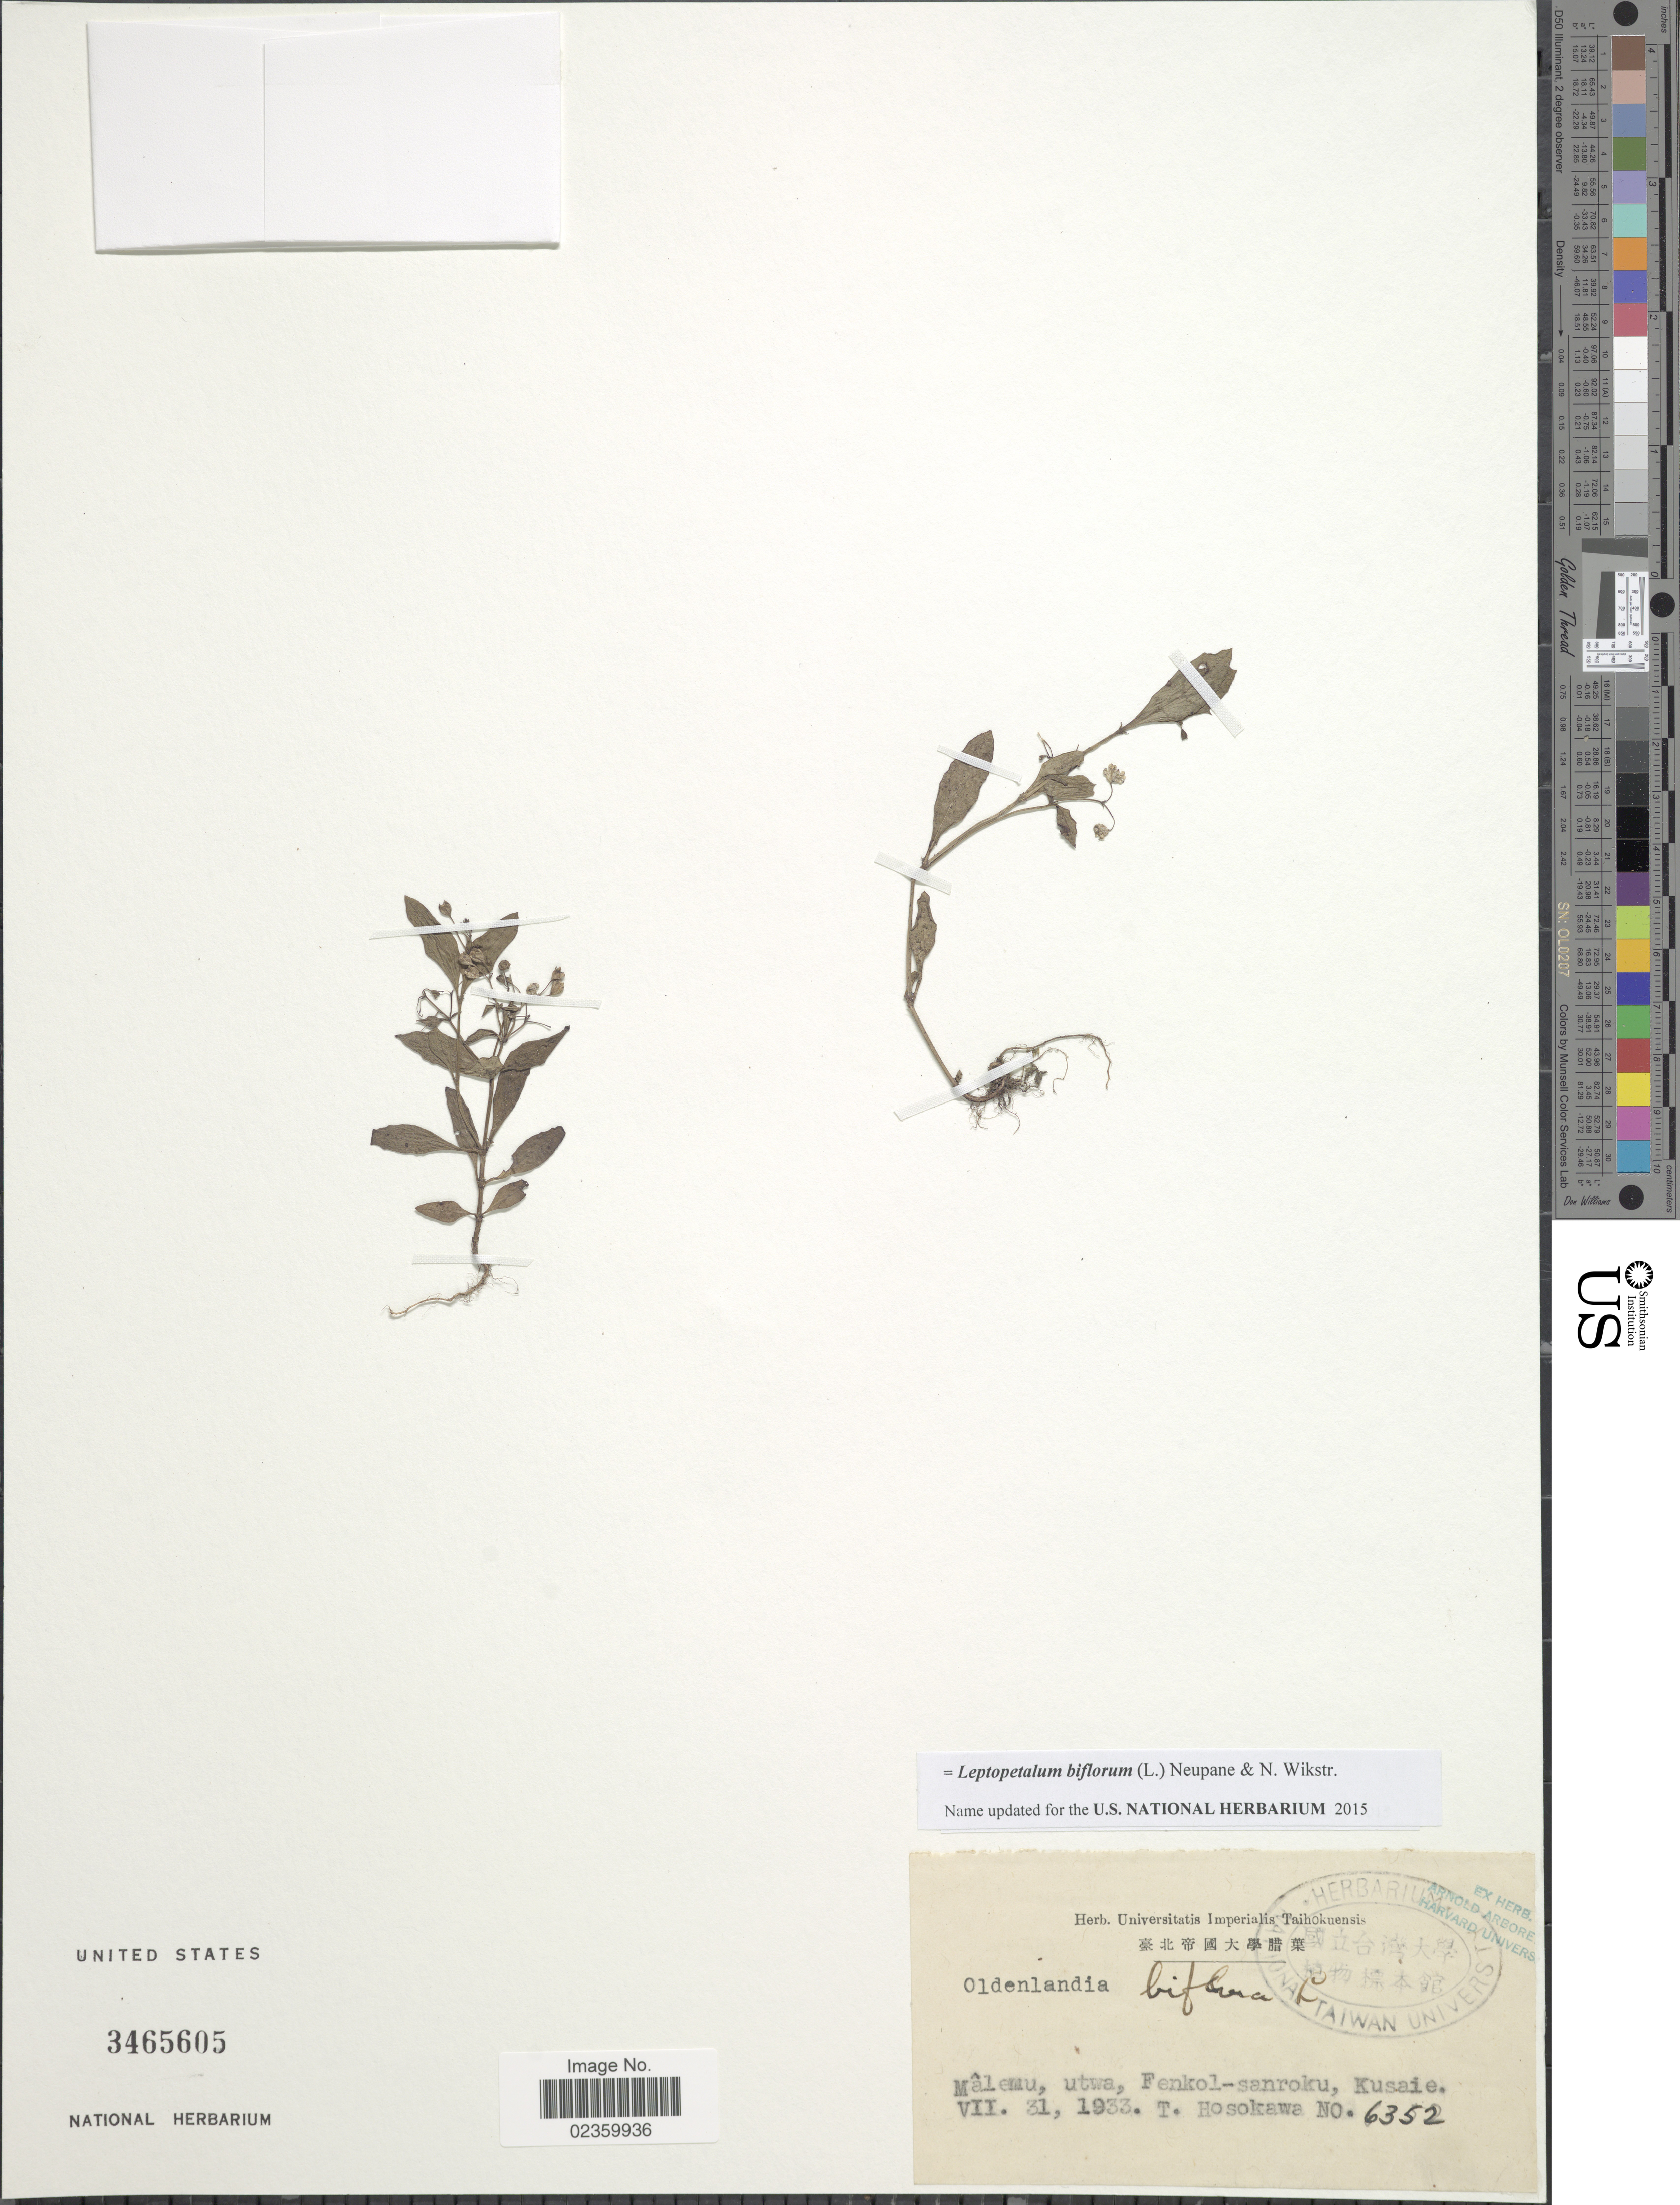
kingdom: Plantae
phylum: Tracheophyta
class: Magnoliopsida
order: Gentianales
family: Rubiaceae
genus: Leptopetalum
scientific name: Leptopetalum biflorum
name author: (L.) Neupane & N. Wikstr.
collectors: T. Hosokawa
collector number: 6352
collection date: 1933-07-31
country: Micronesia, Federated States of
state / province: Kosrae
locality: Malemu, utwa, Fenkol-sanroku. Kusaie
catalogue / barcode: US 3465605